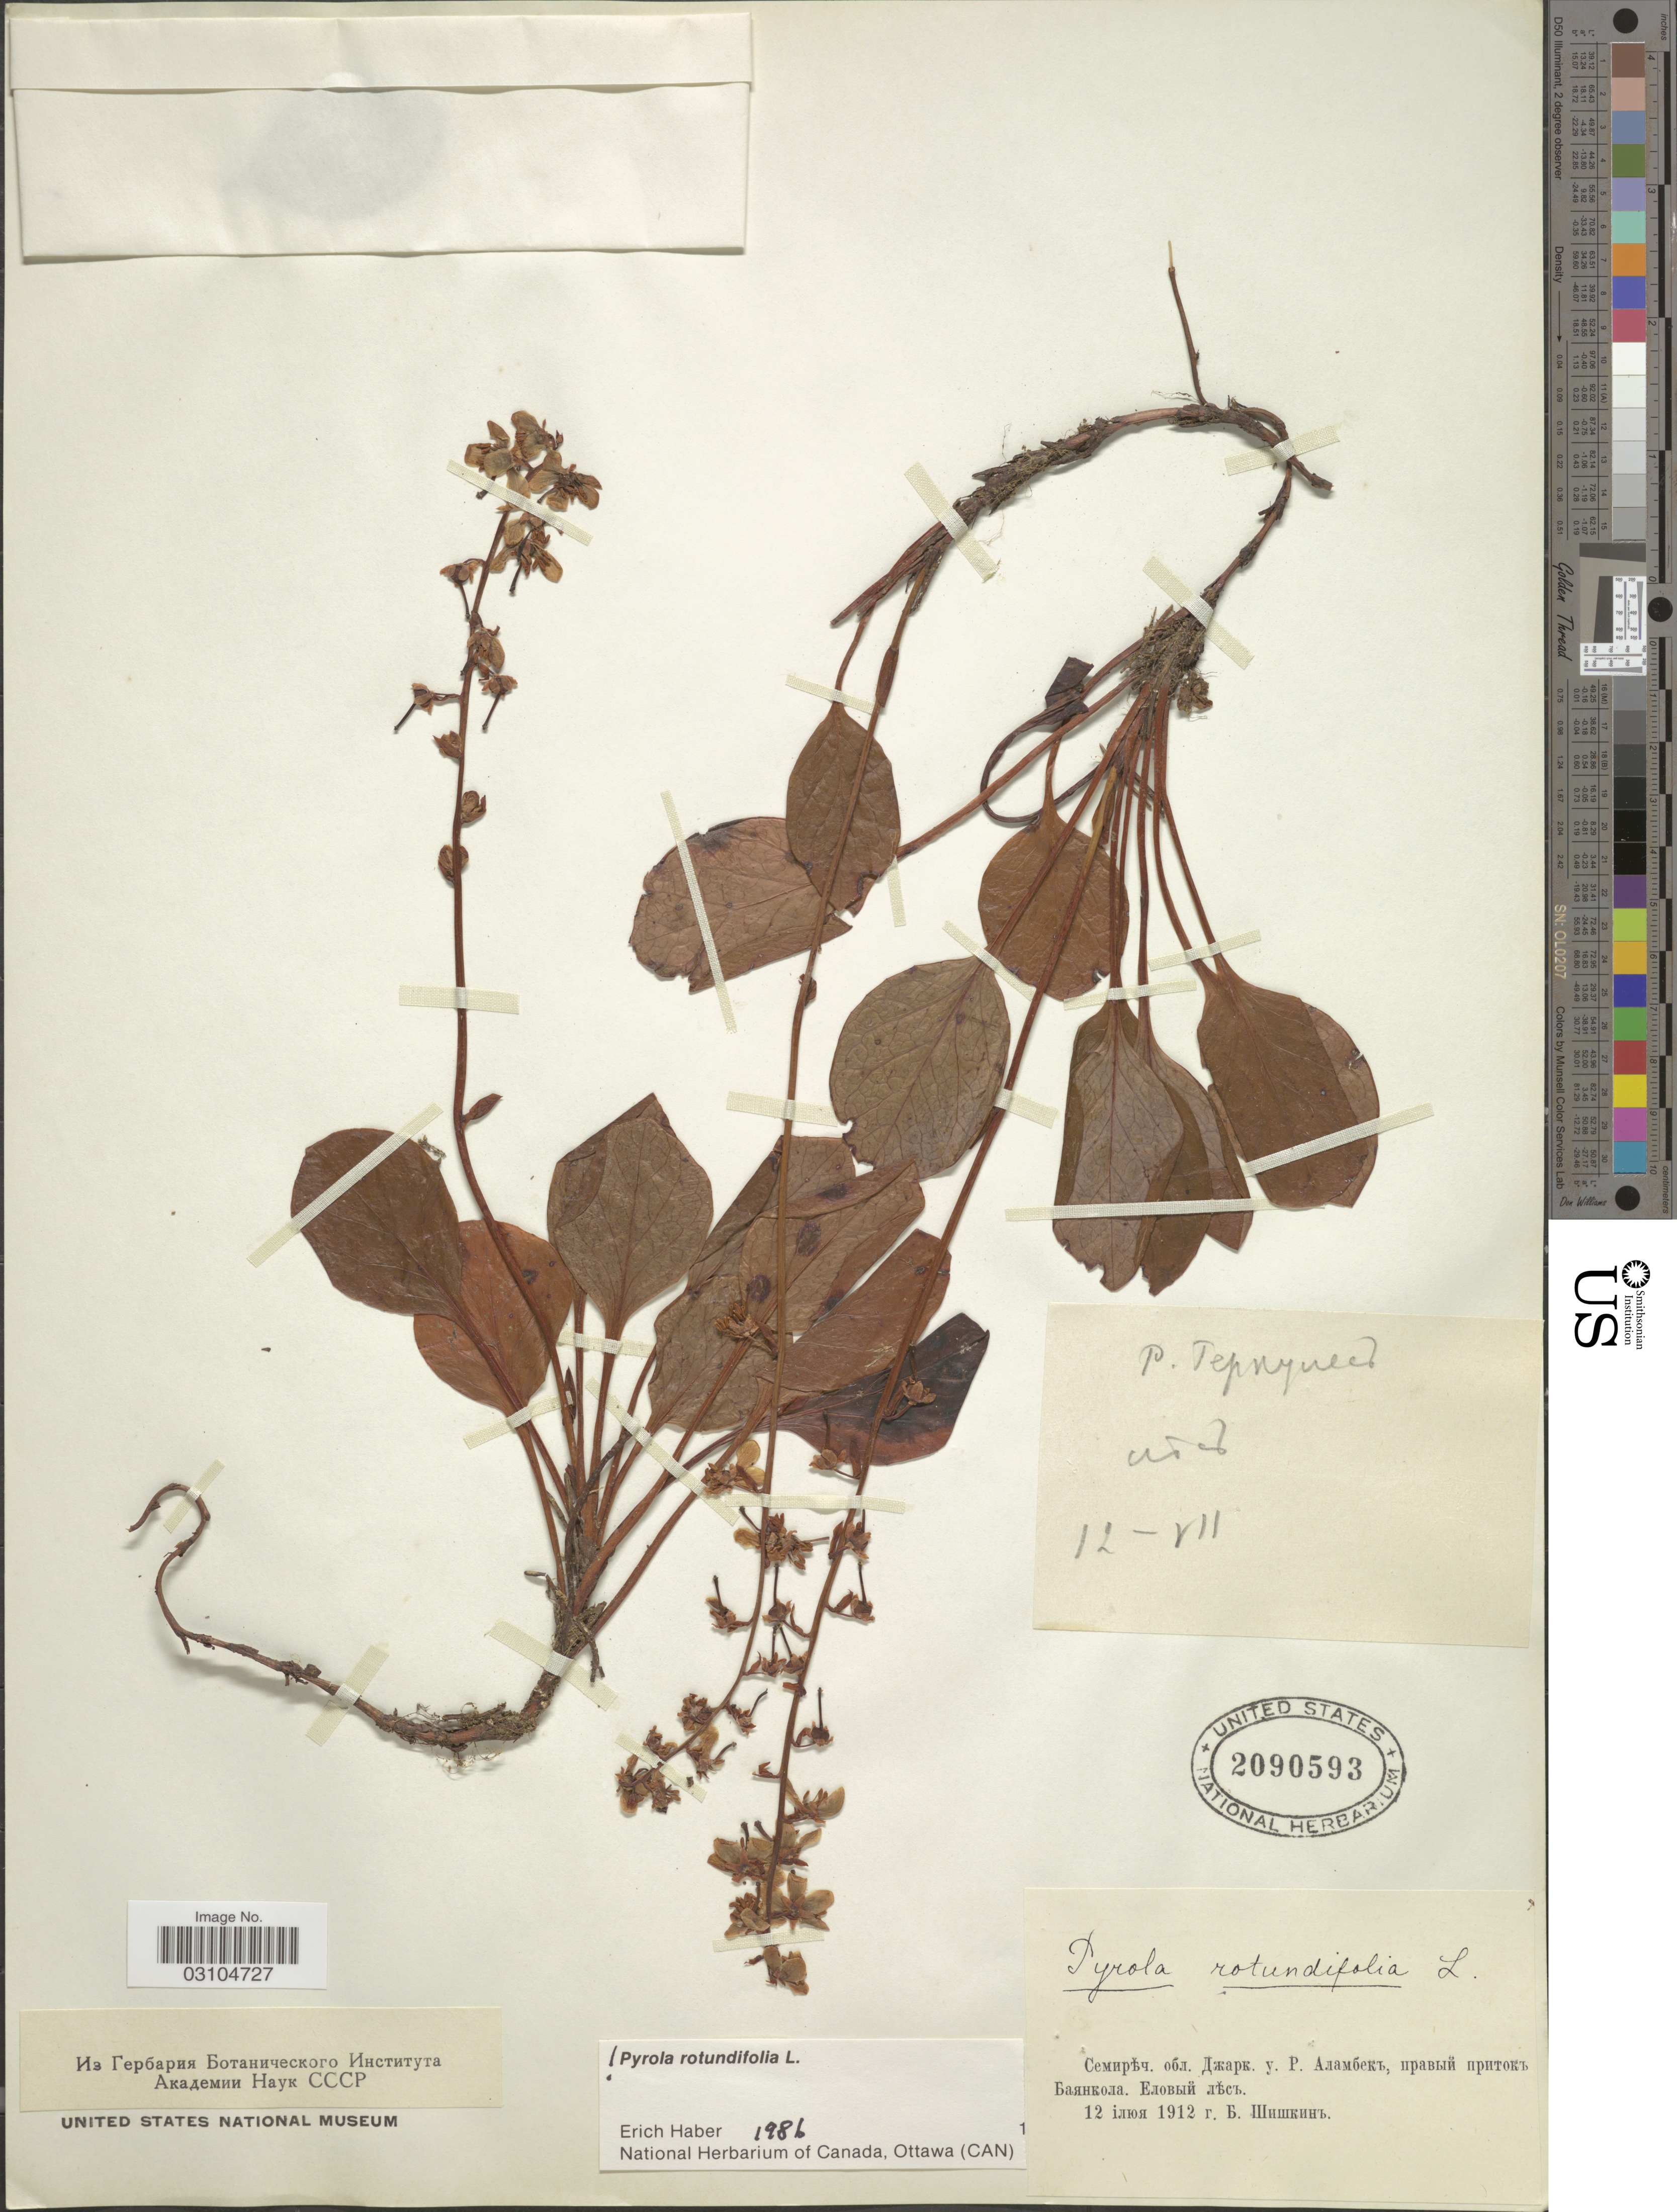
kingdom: Plantae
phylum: Tracheophyta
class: Magnoliopsida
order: Ericales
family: Ericaceae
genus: Pyrola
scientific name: Pyrola rotundifolia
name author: L.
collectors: B. Shishkin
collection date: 1912-07-12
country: Kazakhstan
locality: Bayankol.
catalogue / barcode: US 2090593